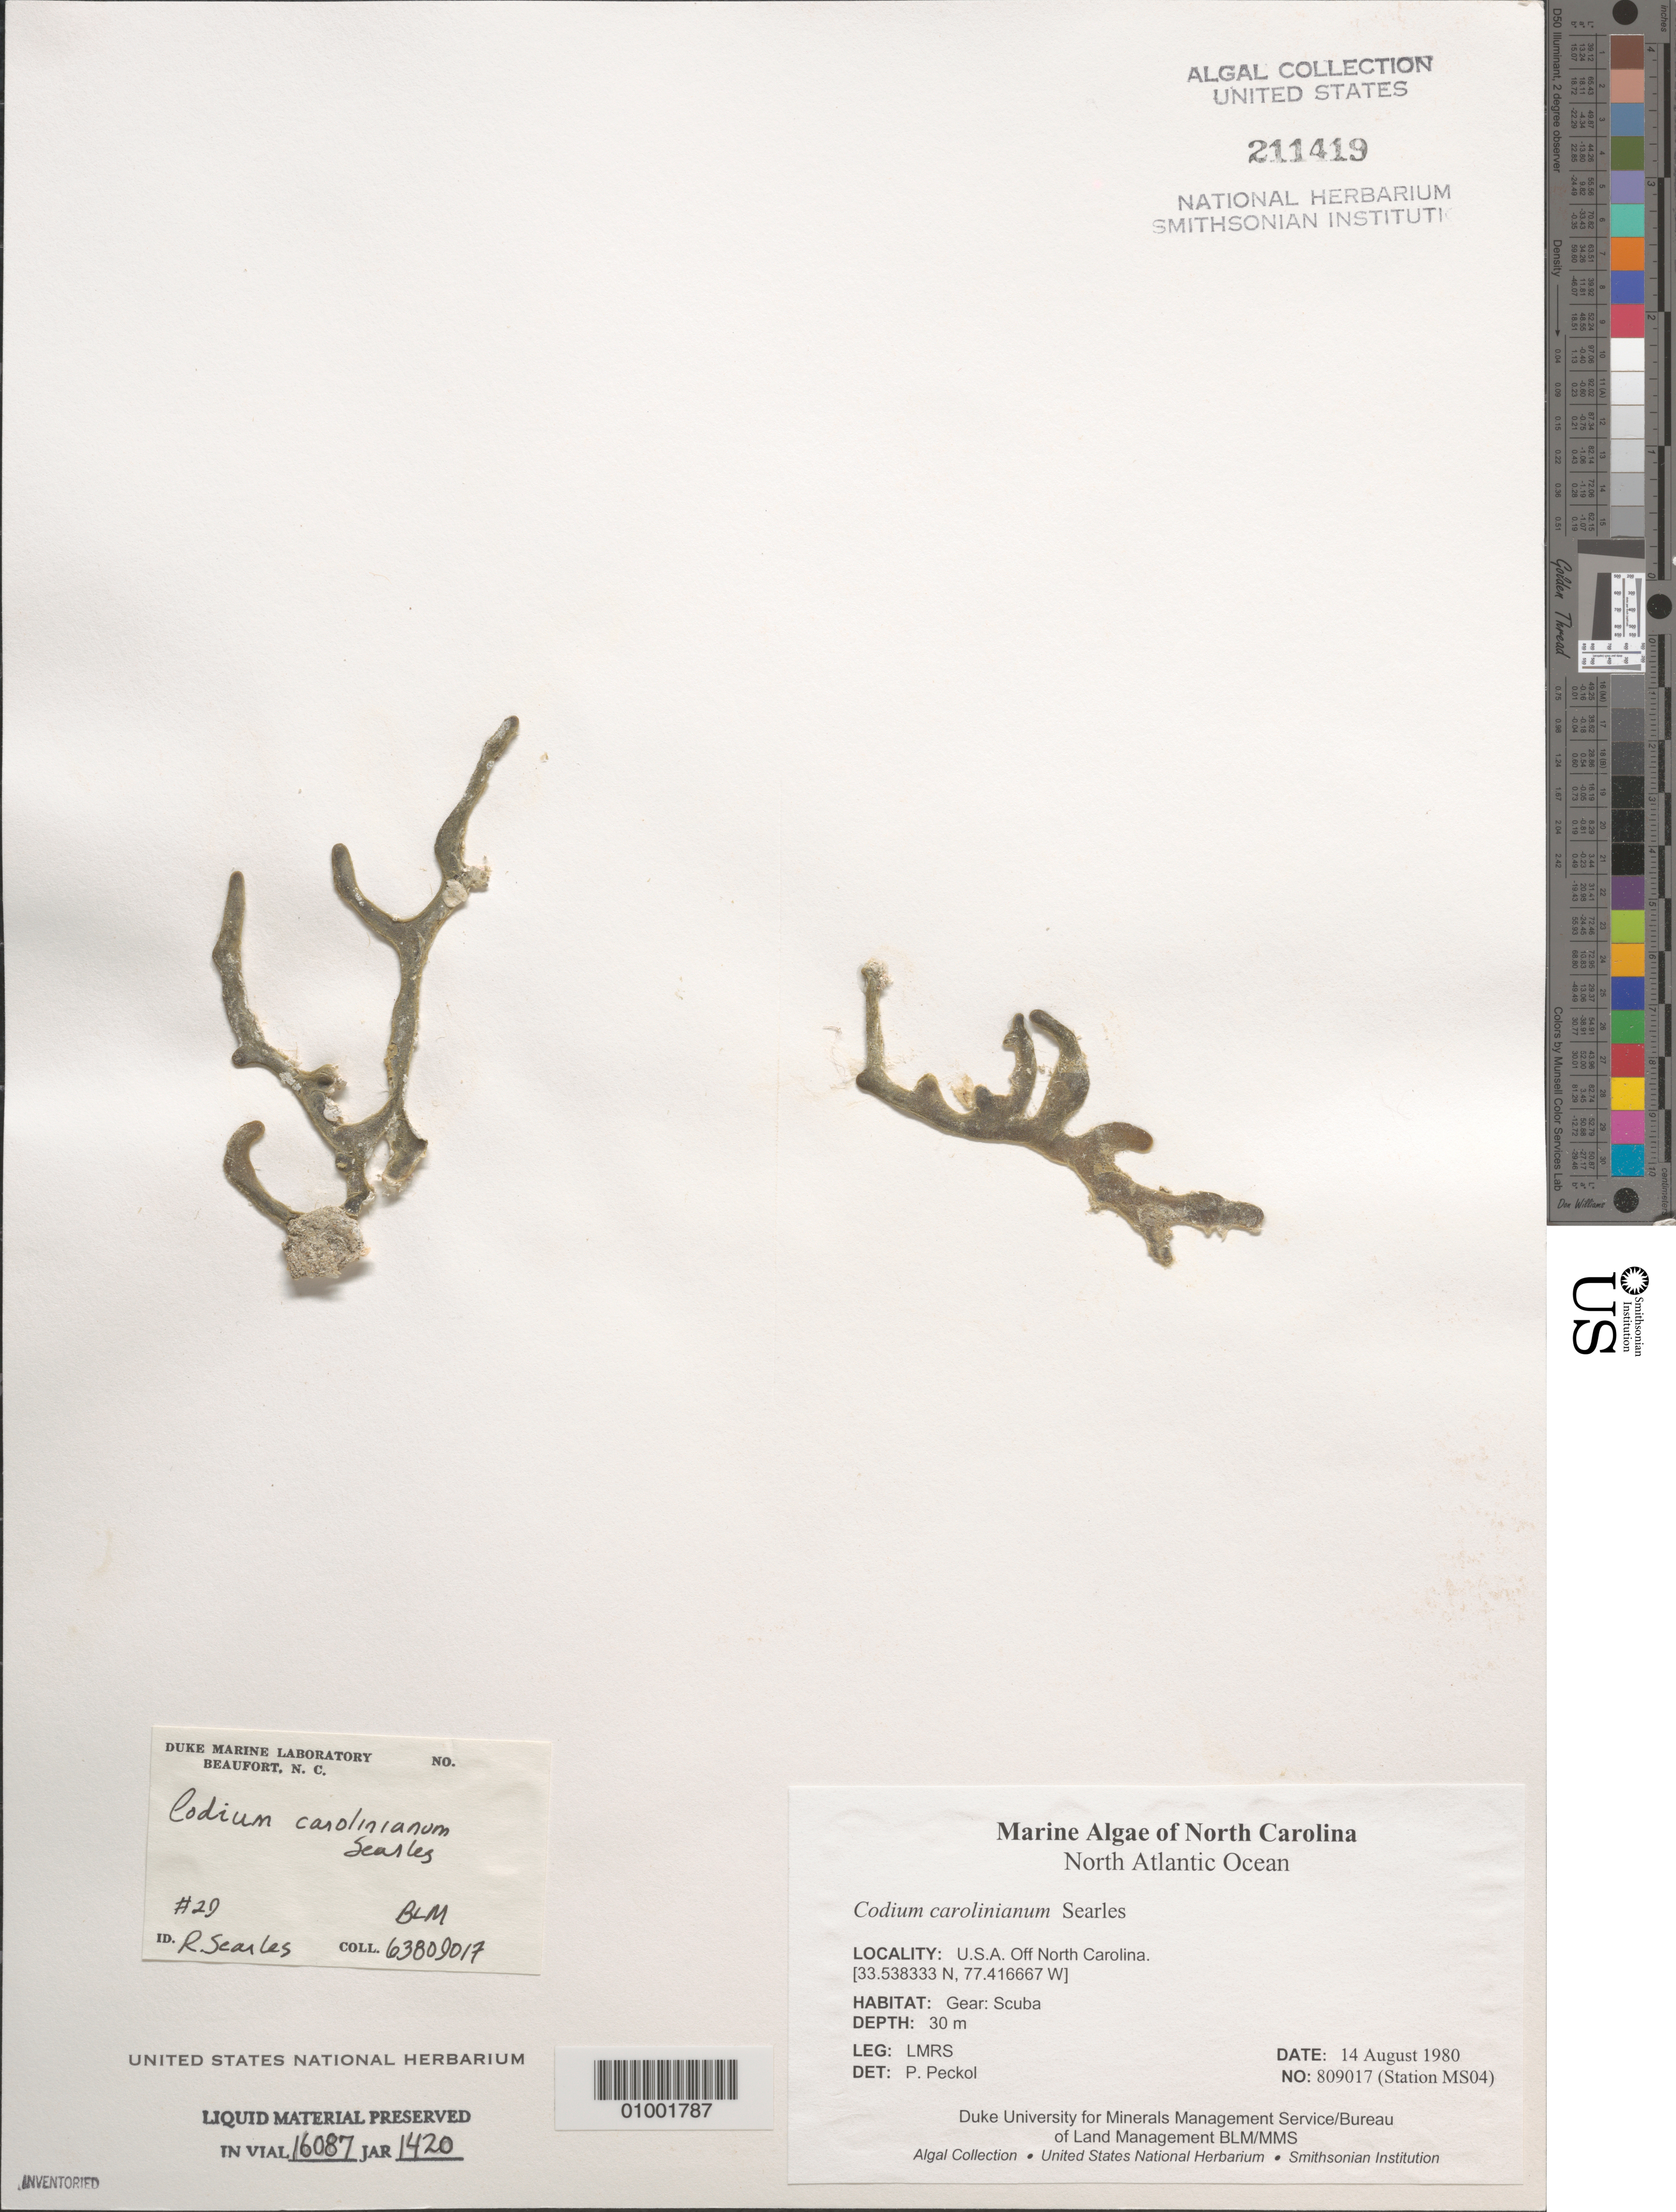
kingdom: Plantae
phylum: Chlorophyta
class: Ulvophyceae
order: Bryopsidales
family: Codiaceae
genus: Codium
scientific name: Codium carolinianum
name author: Searles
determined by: Peckol, P.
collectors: LMRS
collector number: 809017 (MS04)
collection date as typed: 14 Aug 1980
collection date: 1980-08-14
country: United States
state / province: North Carolina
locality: North Atlantic Ocean off North Carolina coast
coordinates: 33.53833N; 33.538333N, 77.416667W; 77.416667W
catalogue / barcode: US 211419